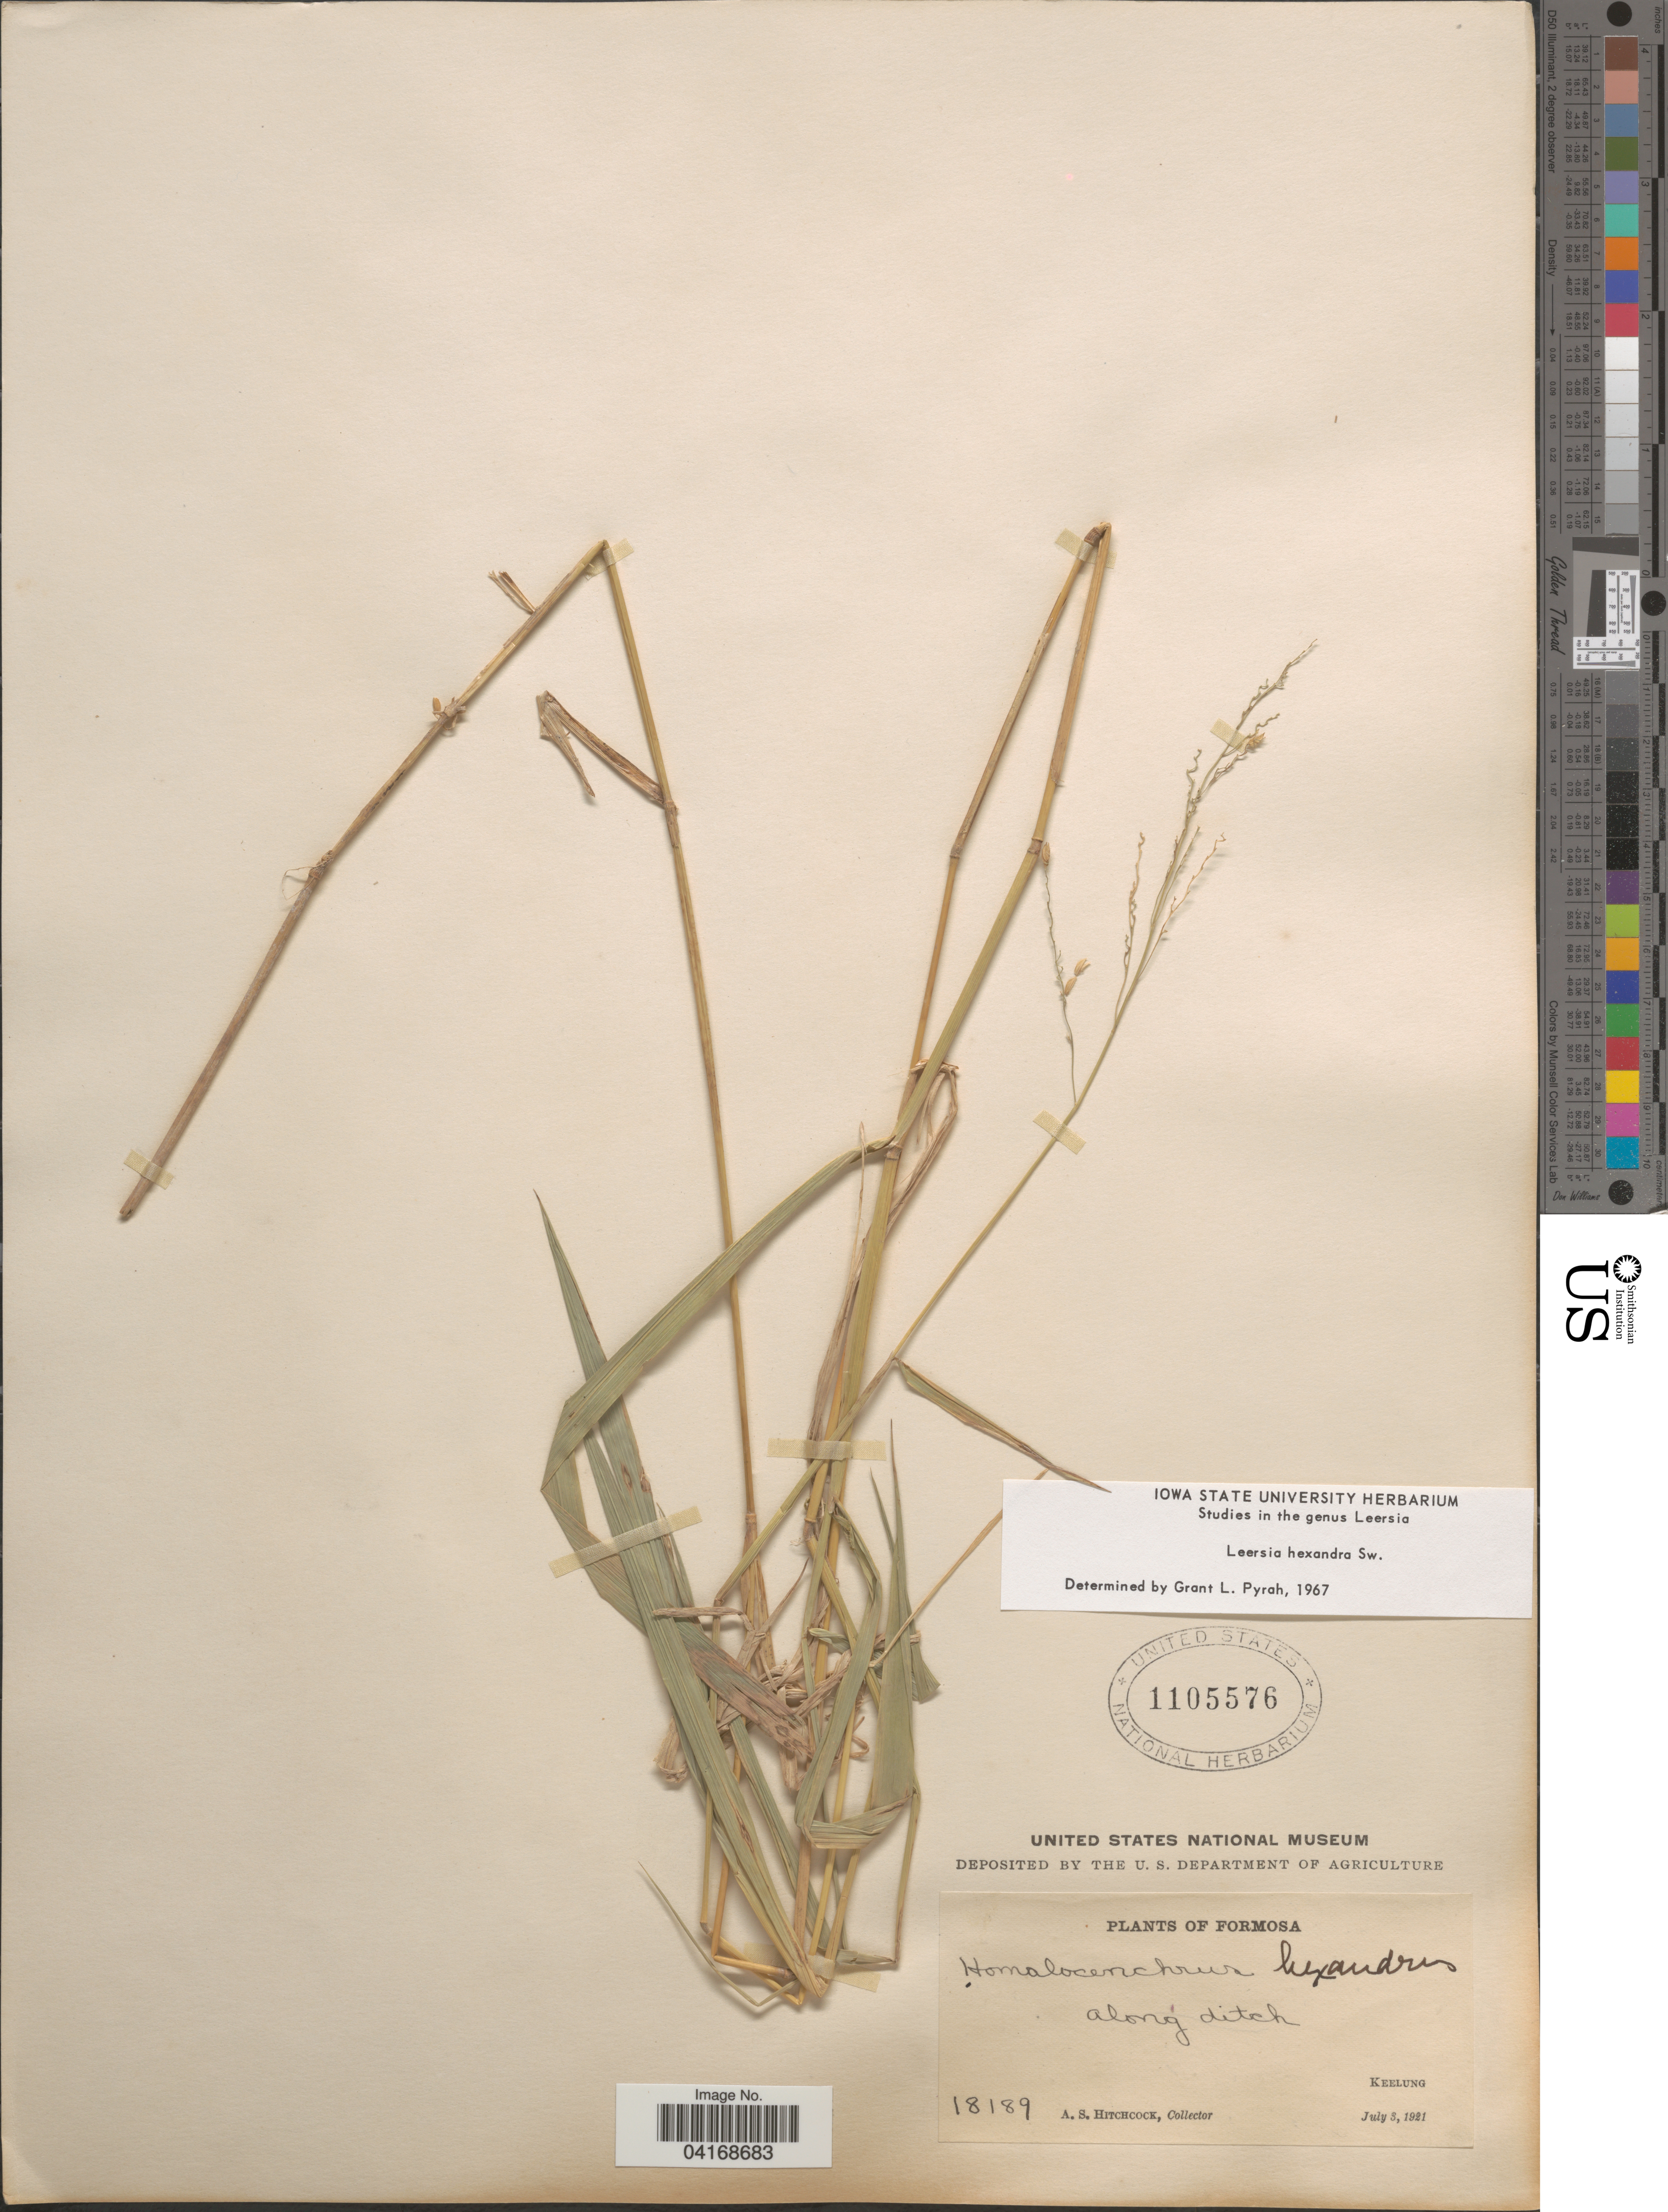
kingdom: Plantae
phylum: Tracheophyta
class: Liliopsida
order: Poales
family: Poaceae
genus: Leersia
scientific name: Leersia hexandra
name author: Sw.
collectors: A. S. Hitchcock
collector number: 18189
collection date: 1921-07-03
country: Taiwan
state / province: Keelung City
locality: Formosa.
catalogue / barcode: US 1105576